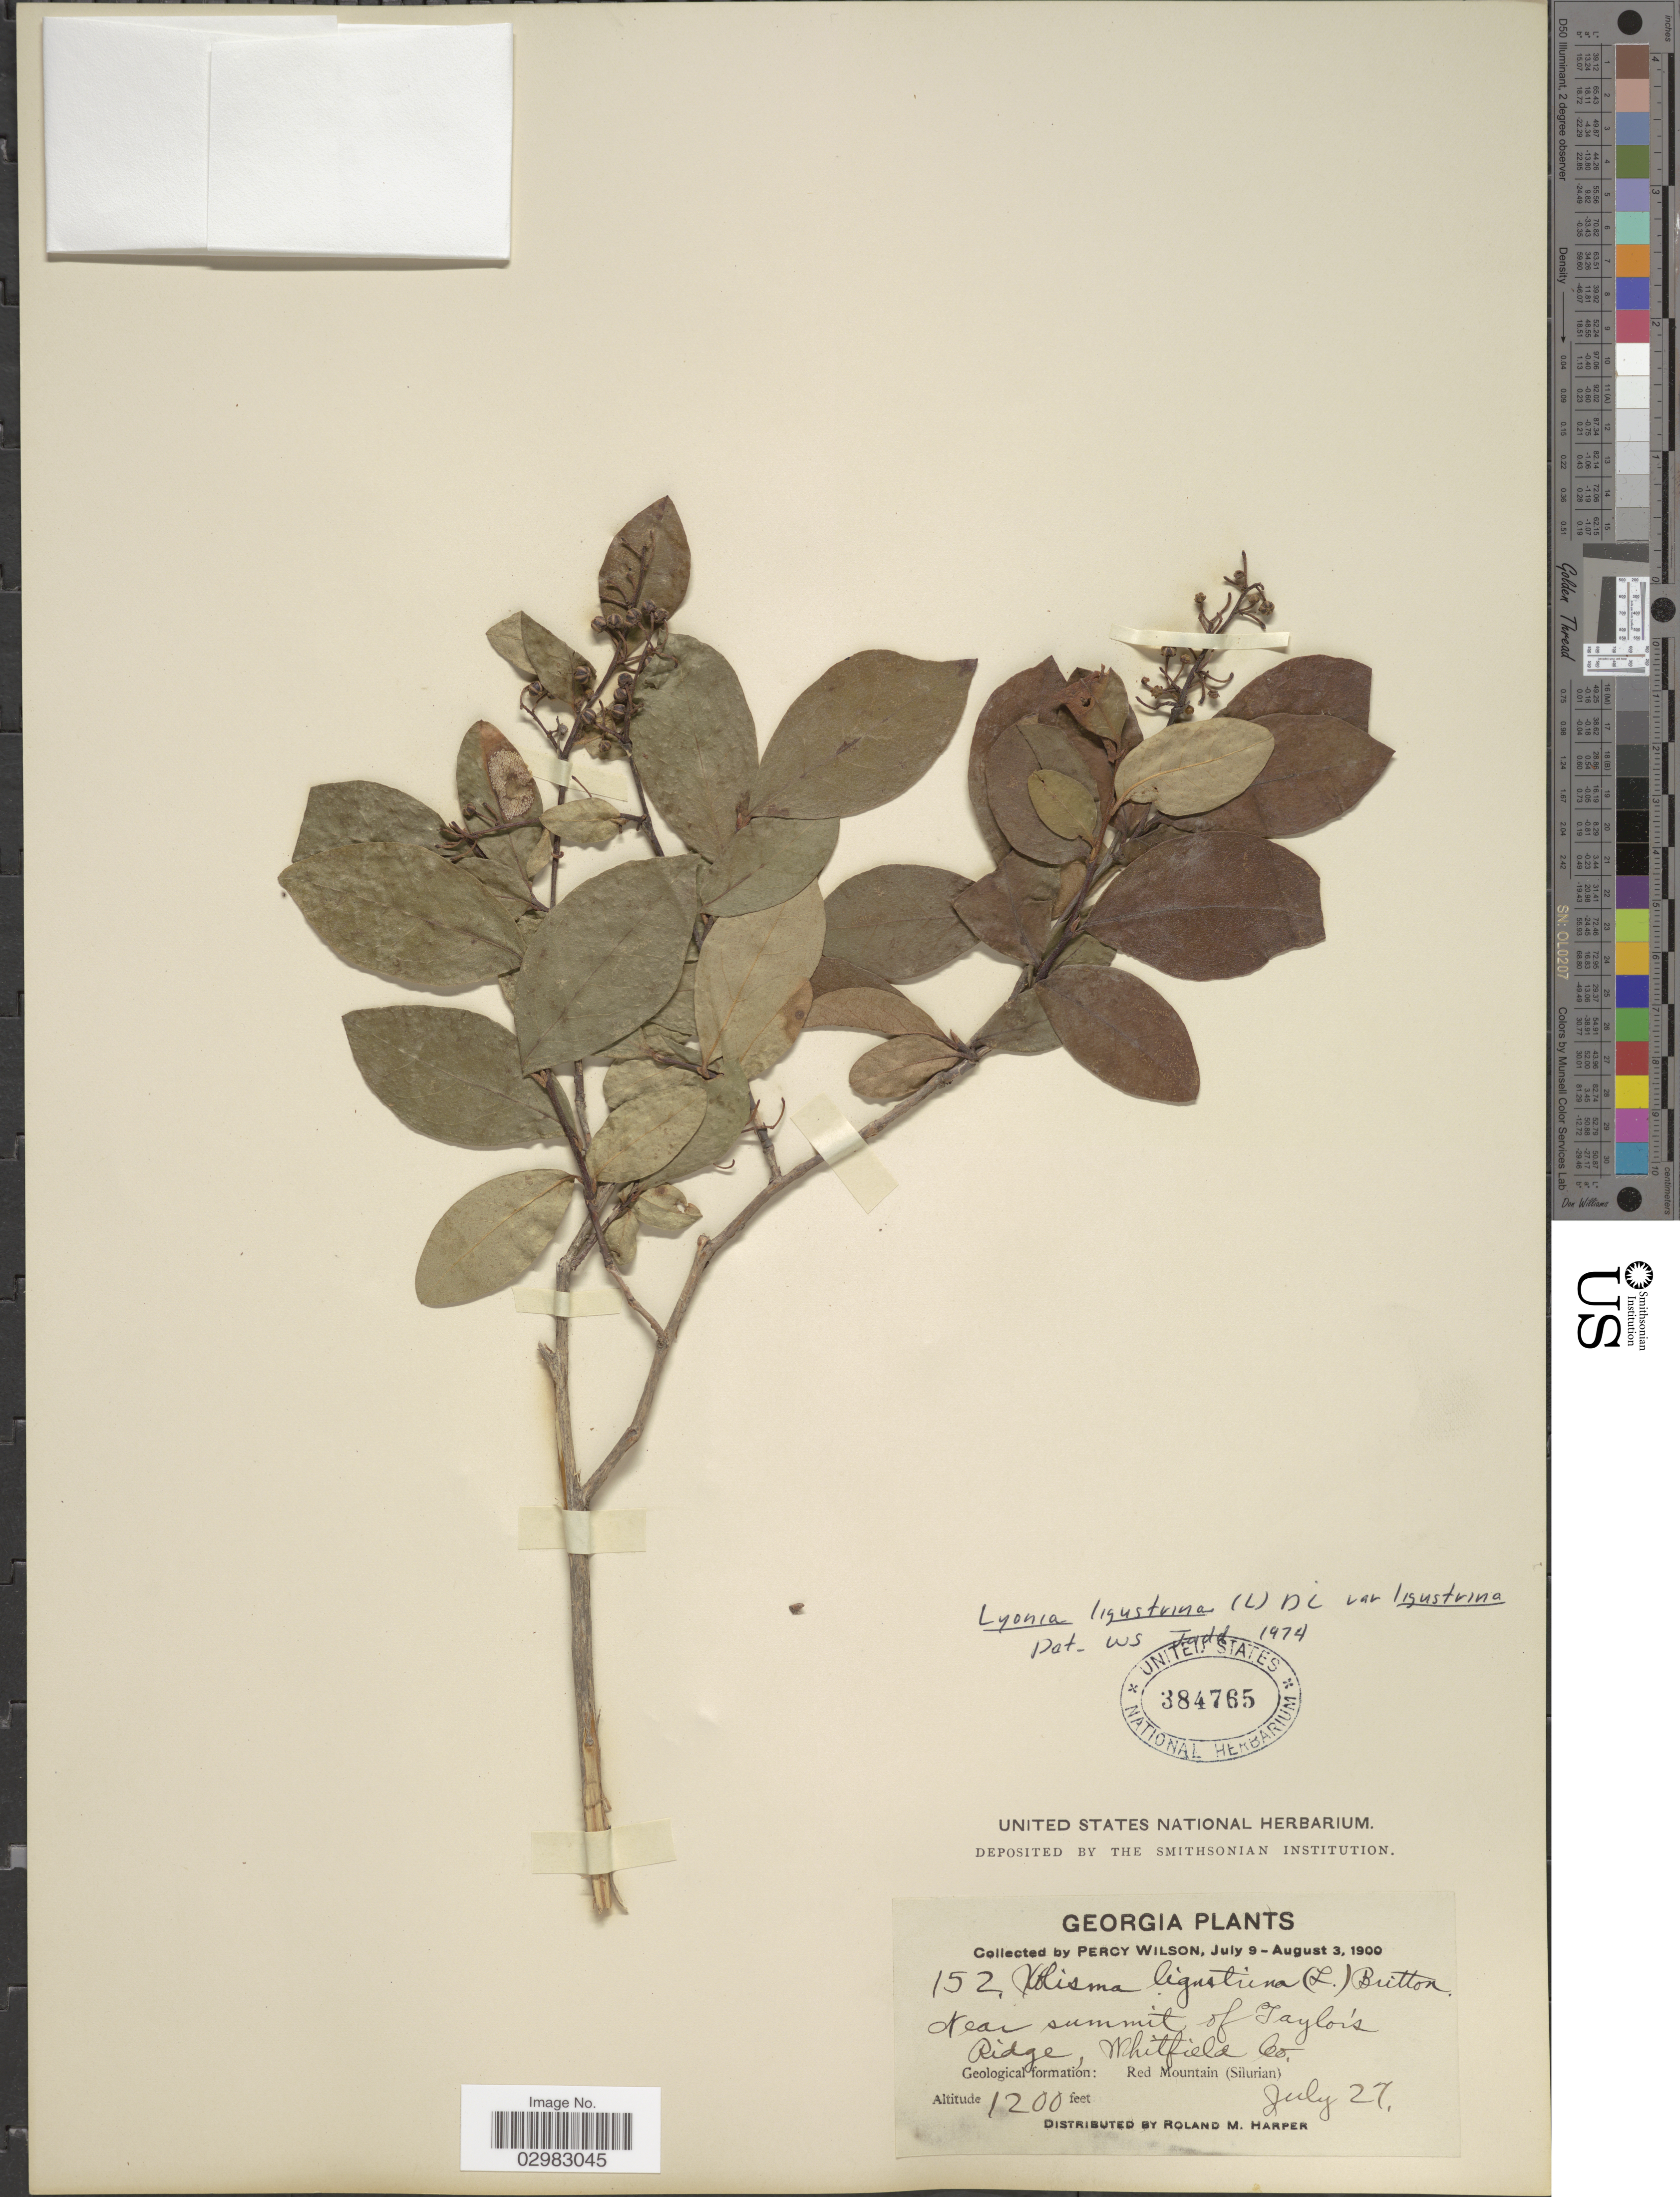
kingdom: Plantae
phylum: Tracheophyta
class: Magnoliopsida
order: Ericales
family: Ericaceae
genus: Lyonia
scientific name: Lyonia ligustrina var. ligustrina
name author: (L.) DC.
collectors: P. Wilson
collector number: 152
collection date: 1900-07-27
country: United States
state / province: Georgia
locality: Near summit of Taylor's Ridge, Whitfield Co.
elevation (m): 366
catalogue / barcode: US 384765